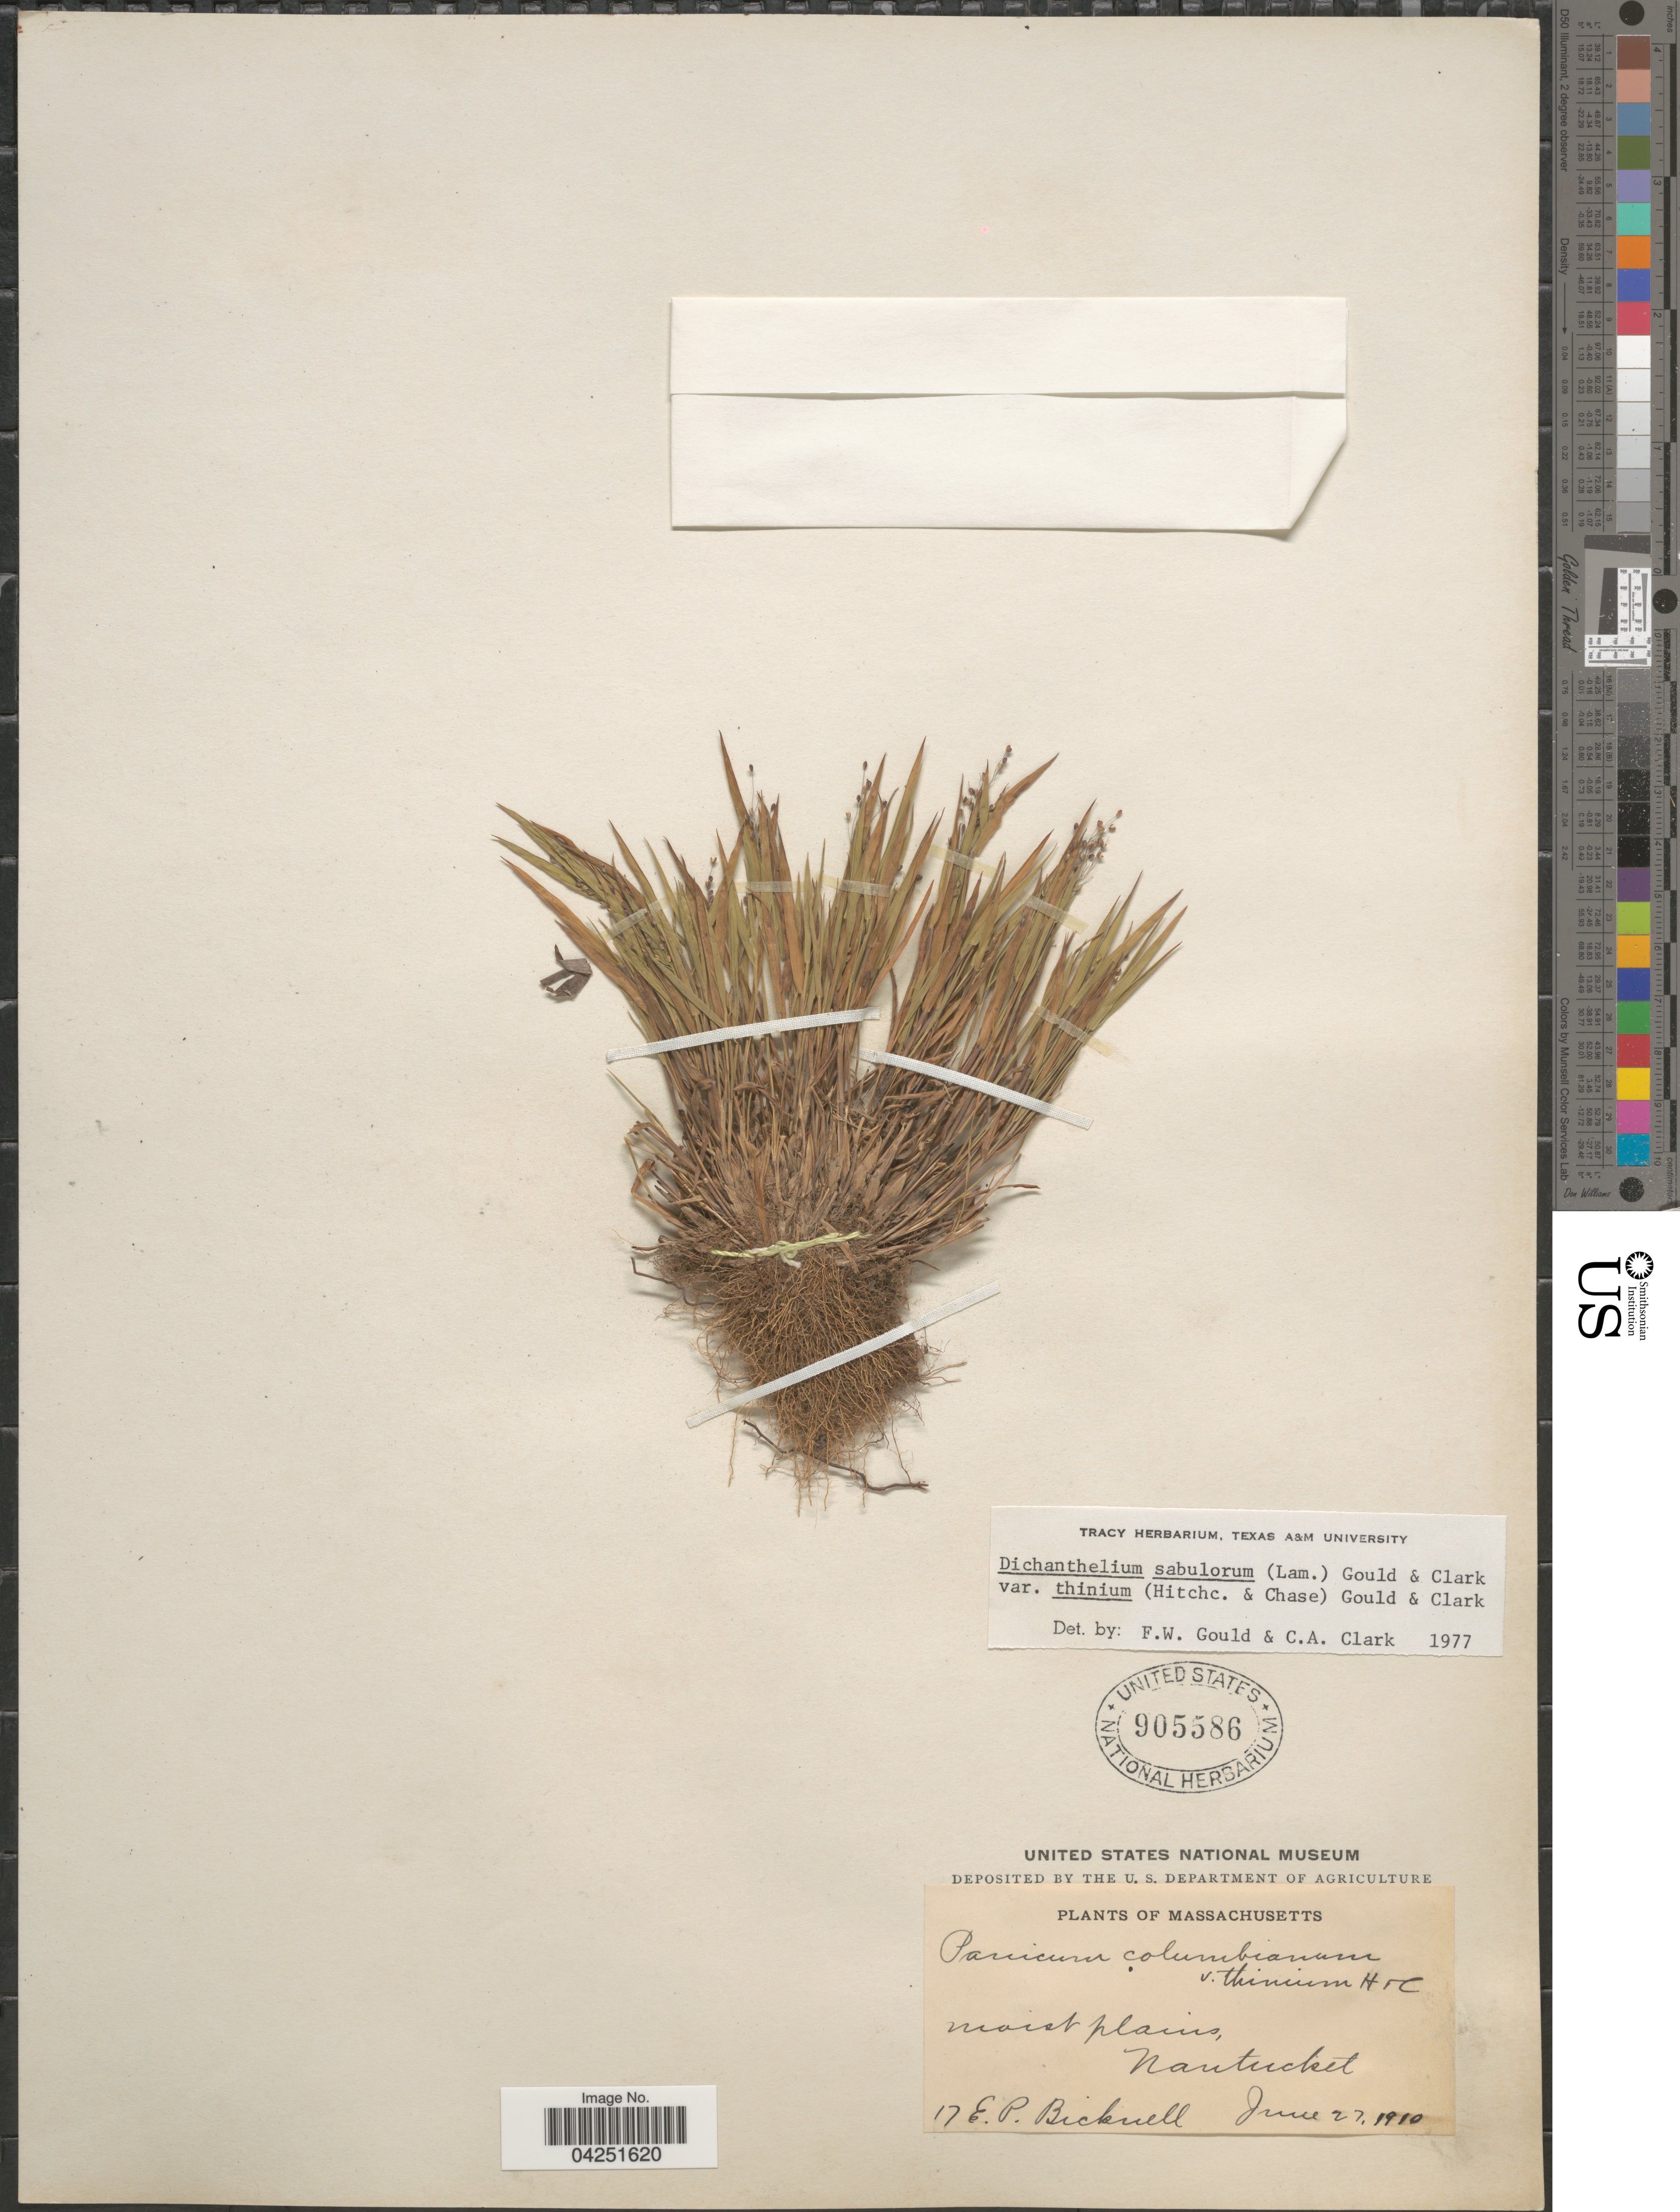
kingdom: Plantae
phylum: Tracheophyta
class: Liliopsida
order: Poales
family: Poaceae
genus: Dichanthelium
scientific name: Dichanthelium acuminatum var. acuminatum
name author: (Sw.) Gould & C.A. Clark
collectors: E. P. Bicknell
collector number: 17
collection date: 1910-06-27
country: United States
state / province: Massachusetts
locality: Nantucket.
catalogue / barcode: US 905586